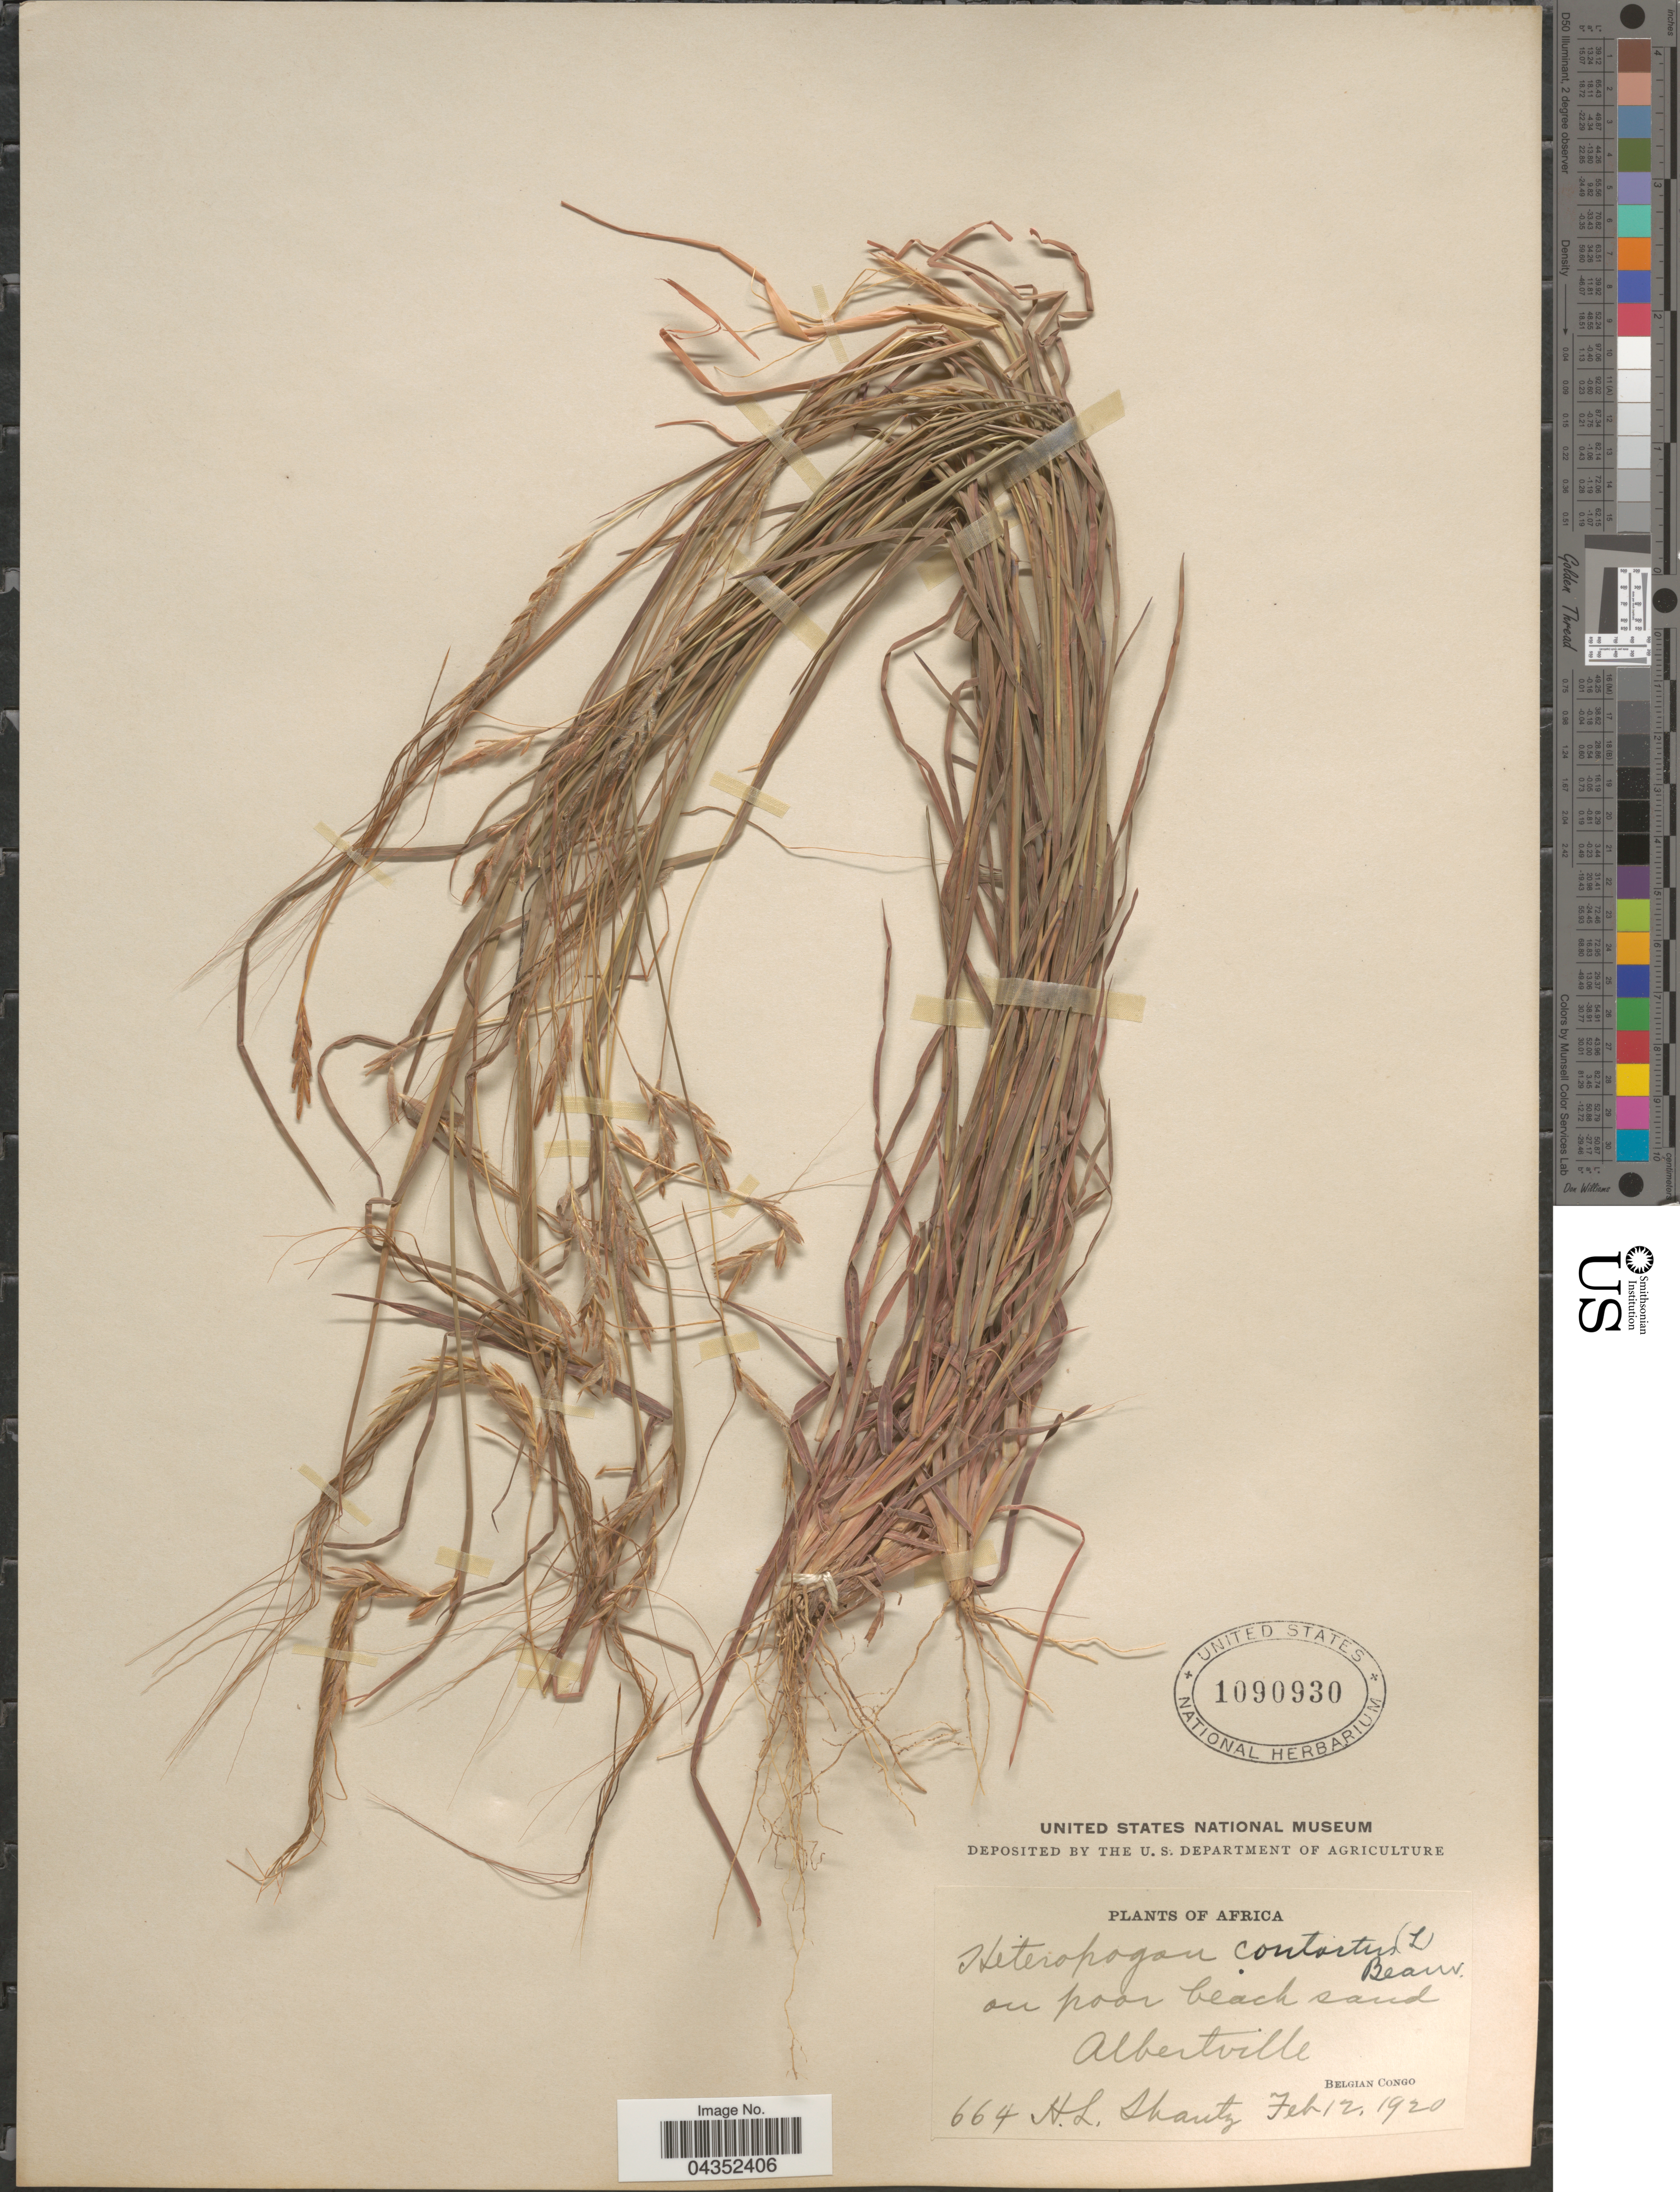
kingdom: Plantae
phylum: Tracheophyta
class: Liliopsida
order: Poales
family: Poaceae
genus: Heteropogon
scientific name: Heteropogon contortus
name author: (L.) P. Beauv. ex Roem. & Schult.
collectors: H. Shantz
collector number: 664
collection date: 1920-02-12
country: Congo, Democratic Republic of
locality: On poor beach sand. Albertville. Belgian Congo.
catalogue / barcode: US 1090930